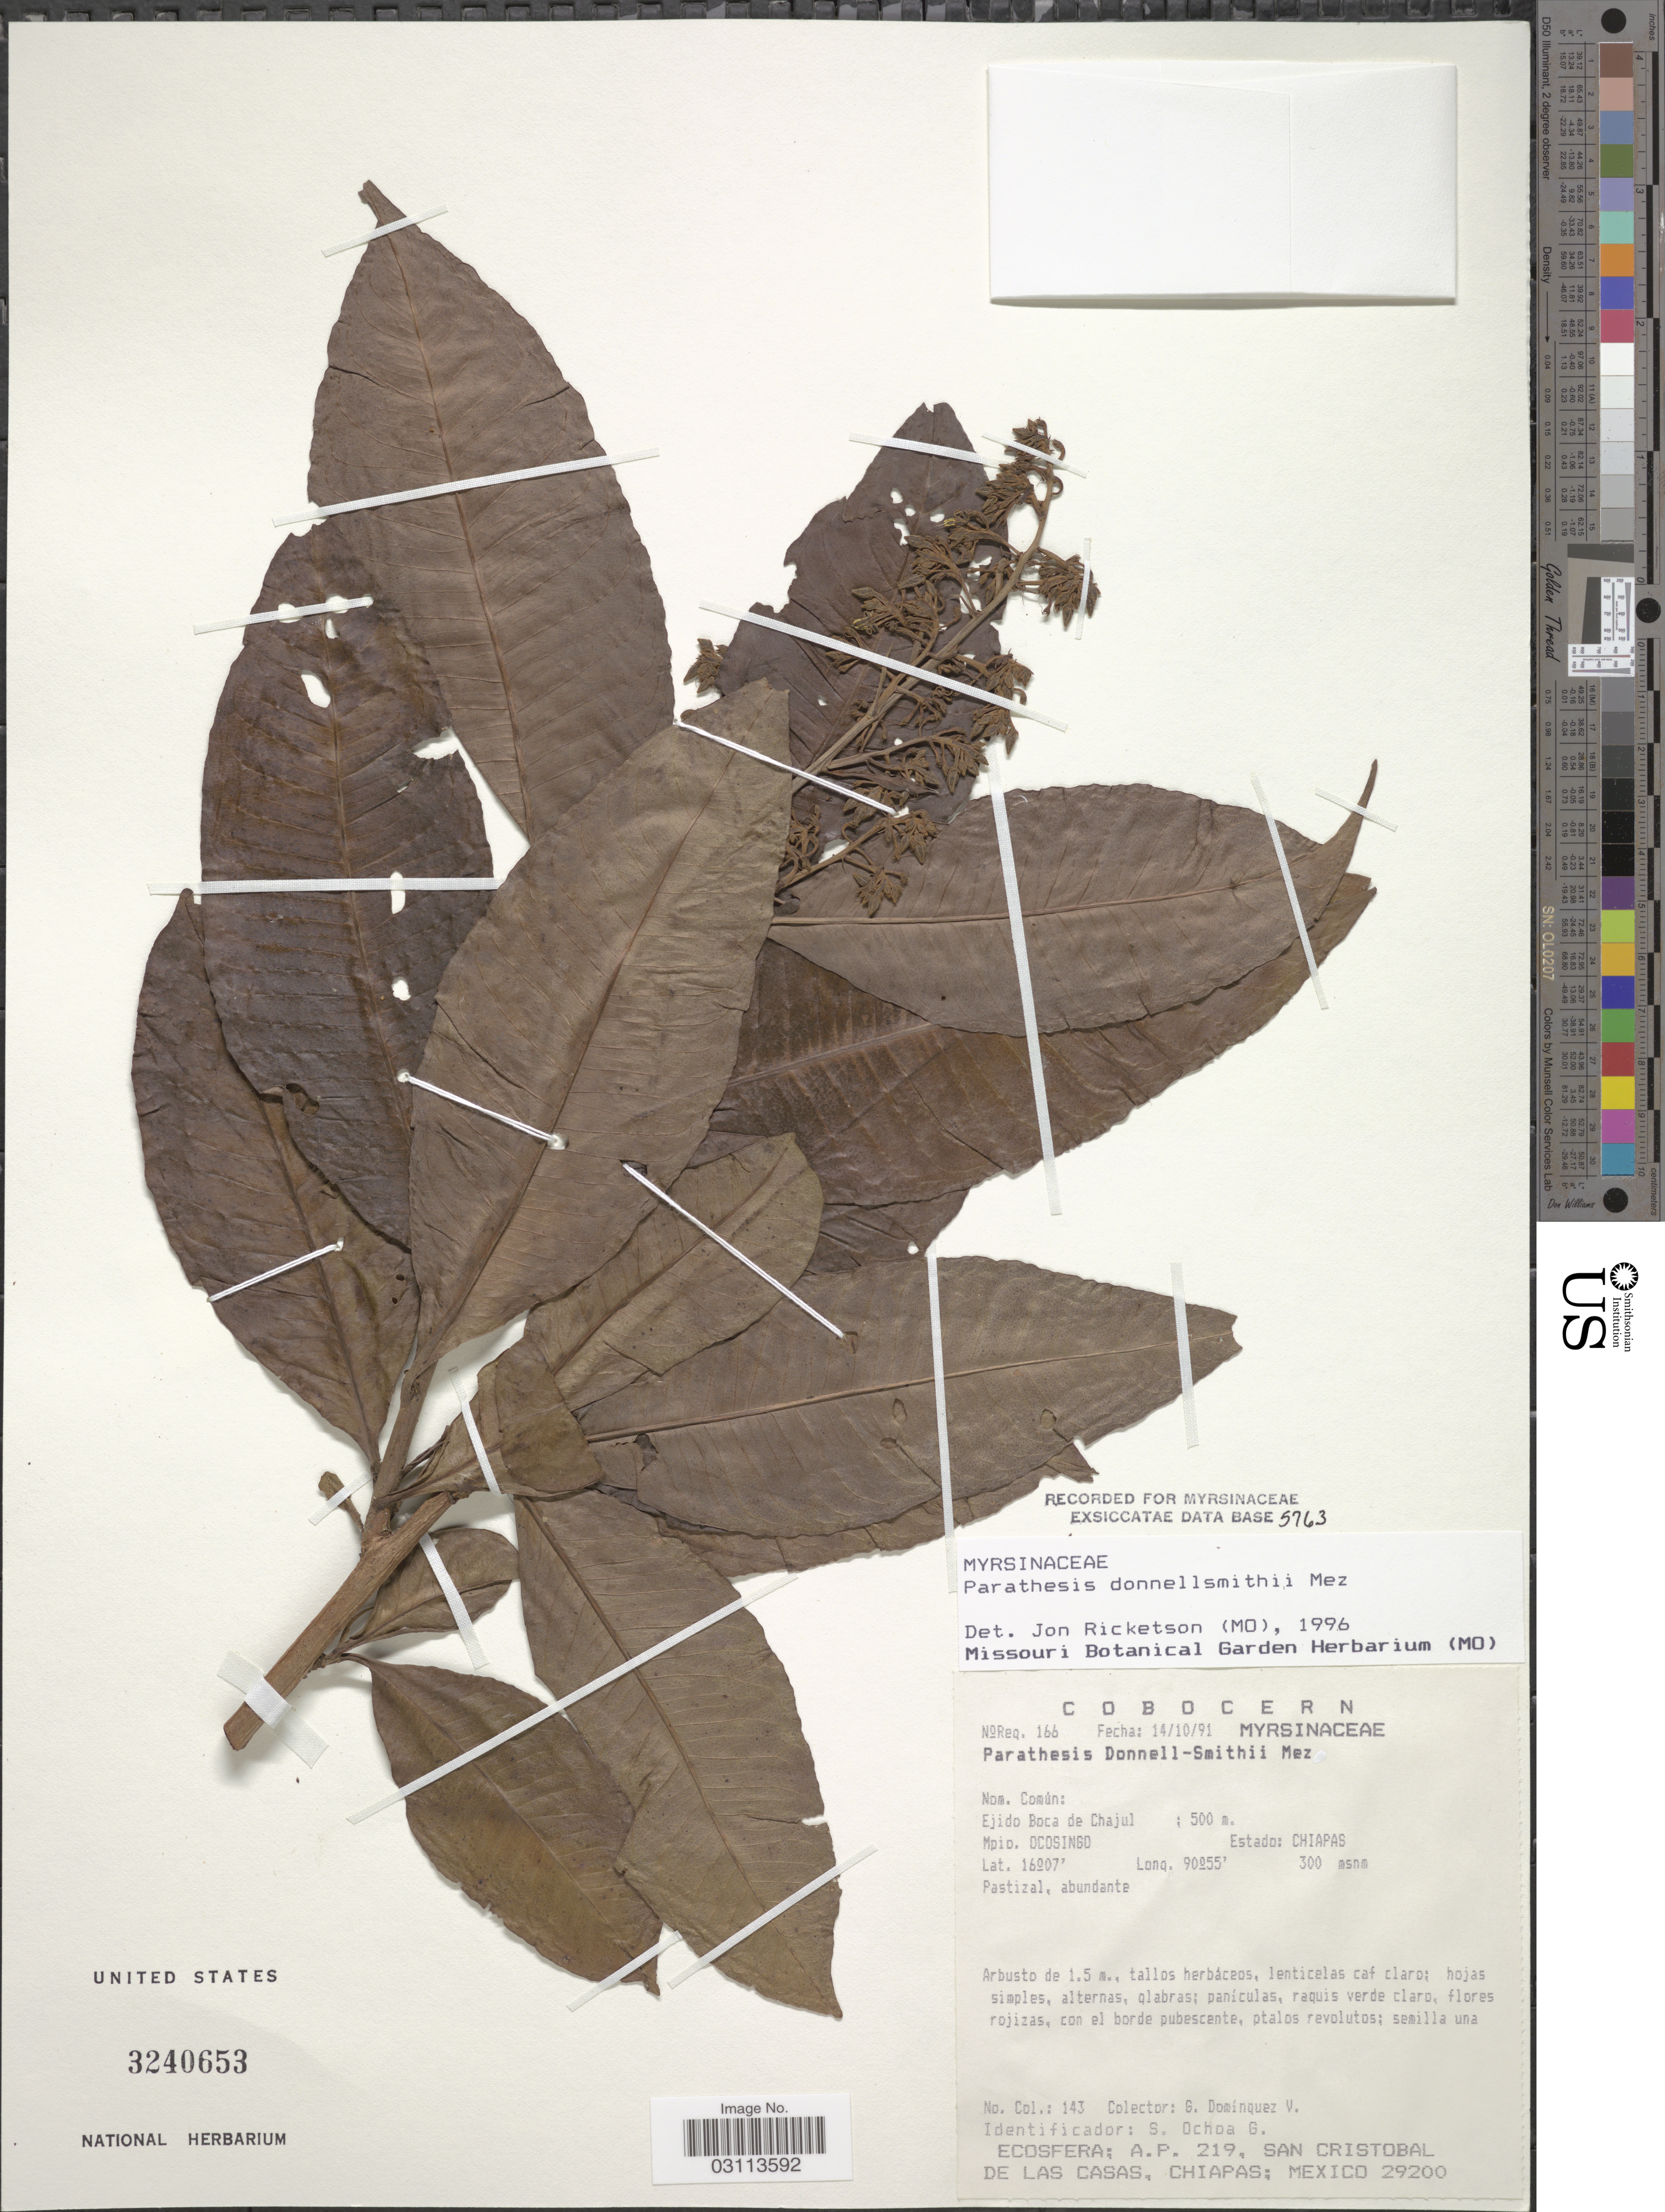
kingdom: Plantae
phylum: Tracheophyta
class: Magnoliopsida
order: Ericales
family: Primulaceae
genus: Parathesis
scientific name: Parathesis donnell-smithii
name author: Mez in Engl.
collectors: G. Dominquez V.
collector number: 143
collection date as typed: Transcribed d/m/y: 14/10/91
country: Mexico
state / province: Chiapas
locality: Ejido Boca de Chajulp; 500 m., Mpio. Ocosingo.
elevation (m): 300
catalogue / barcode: US 3240653